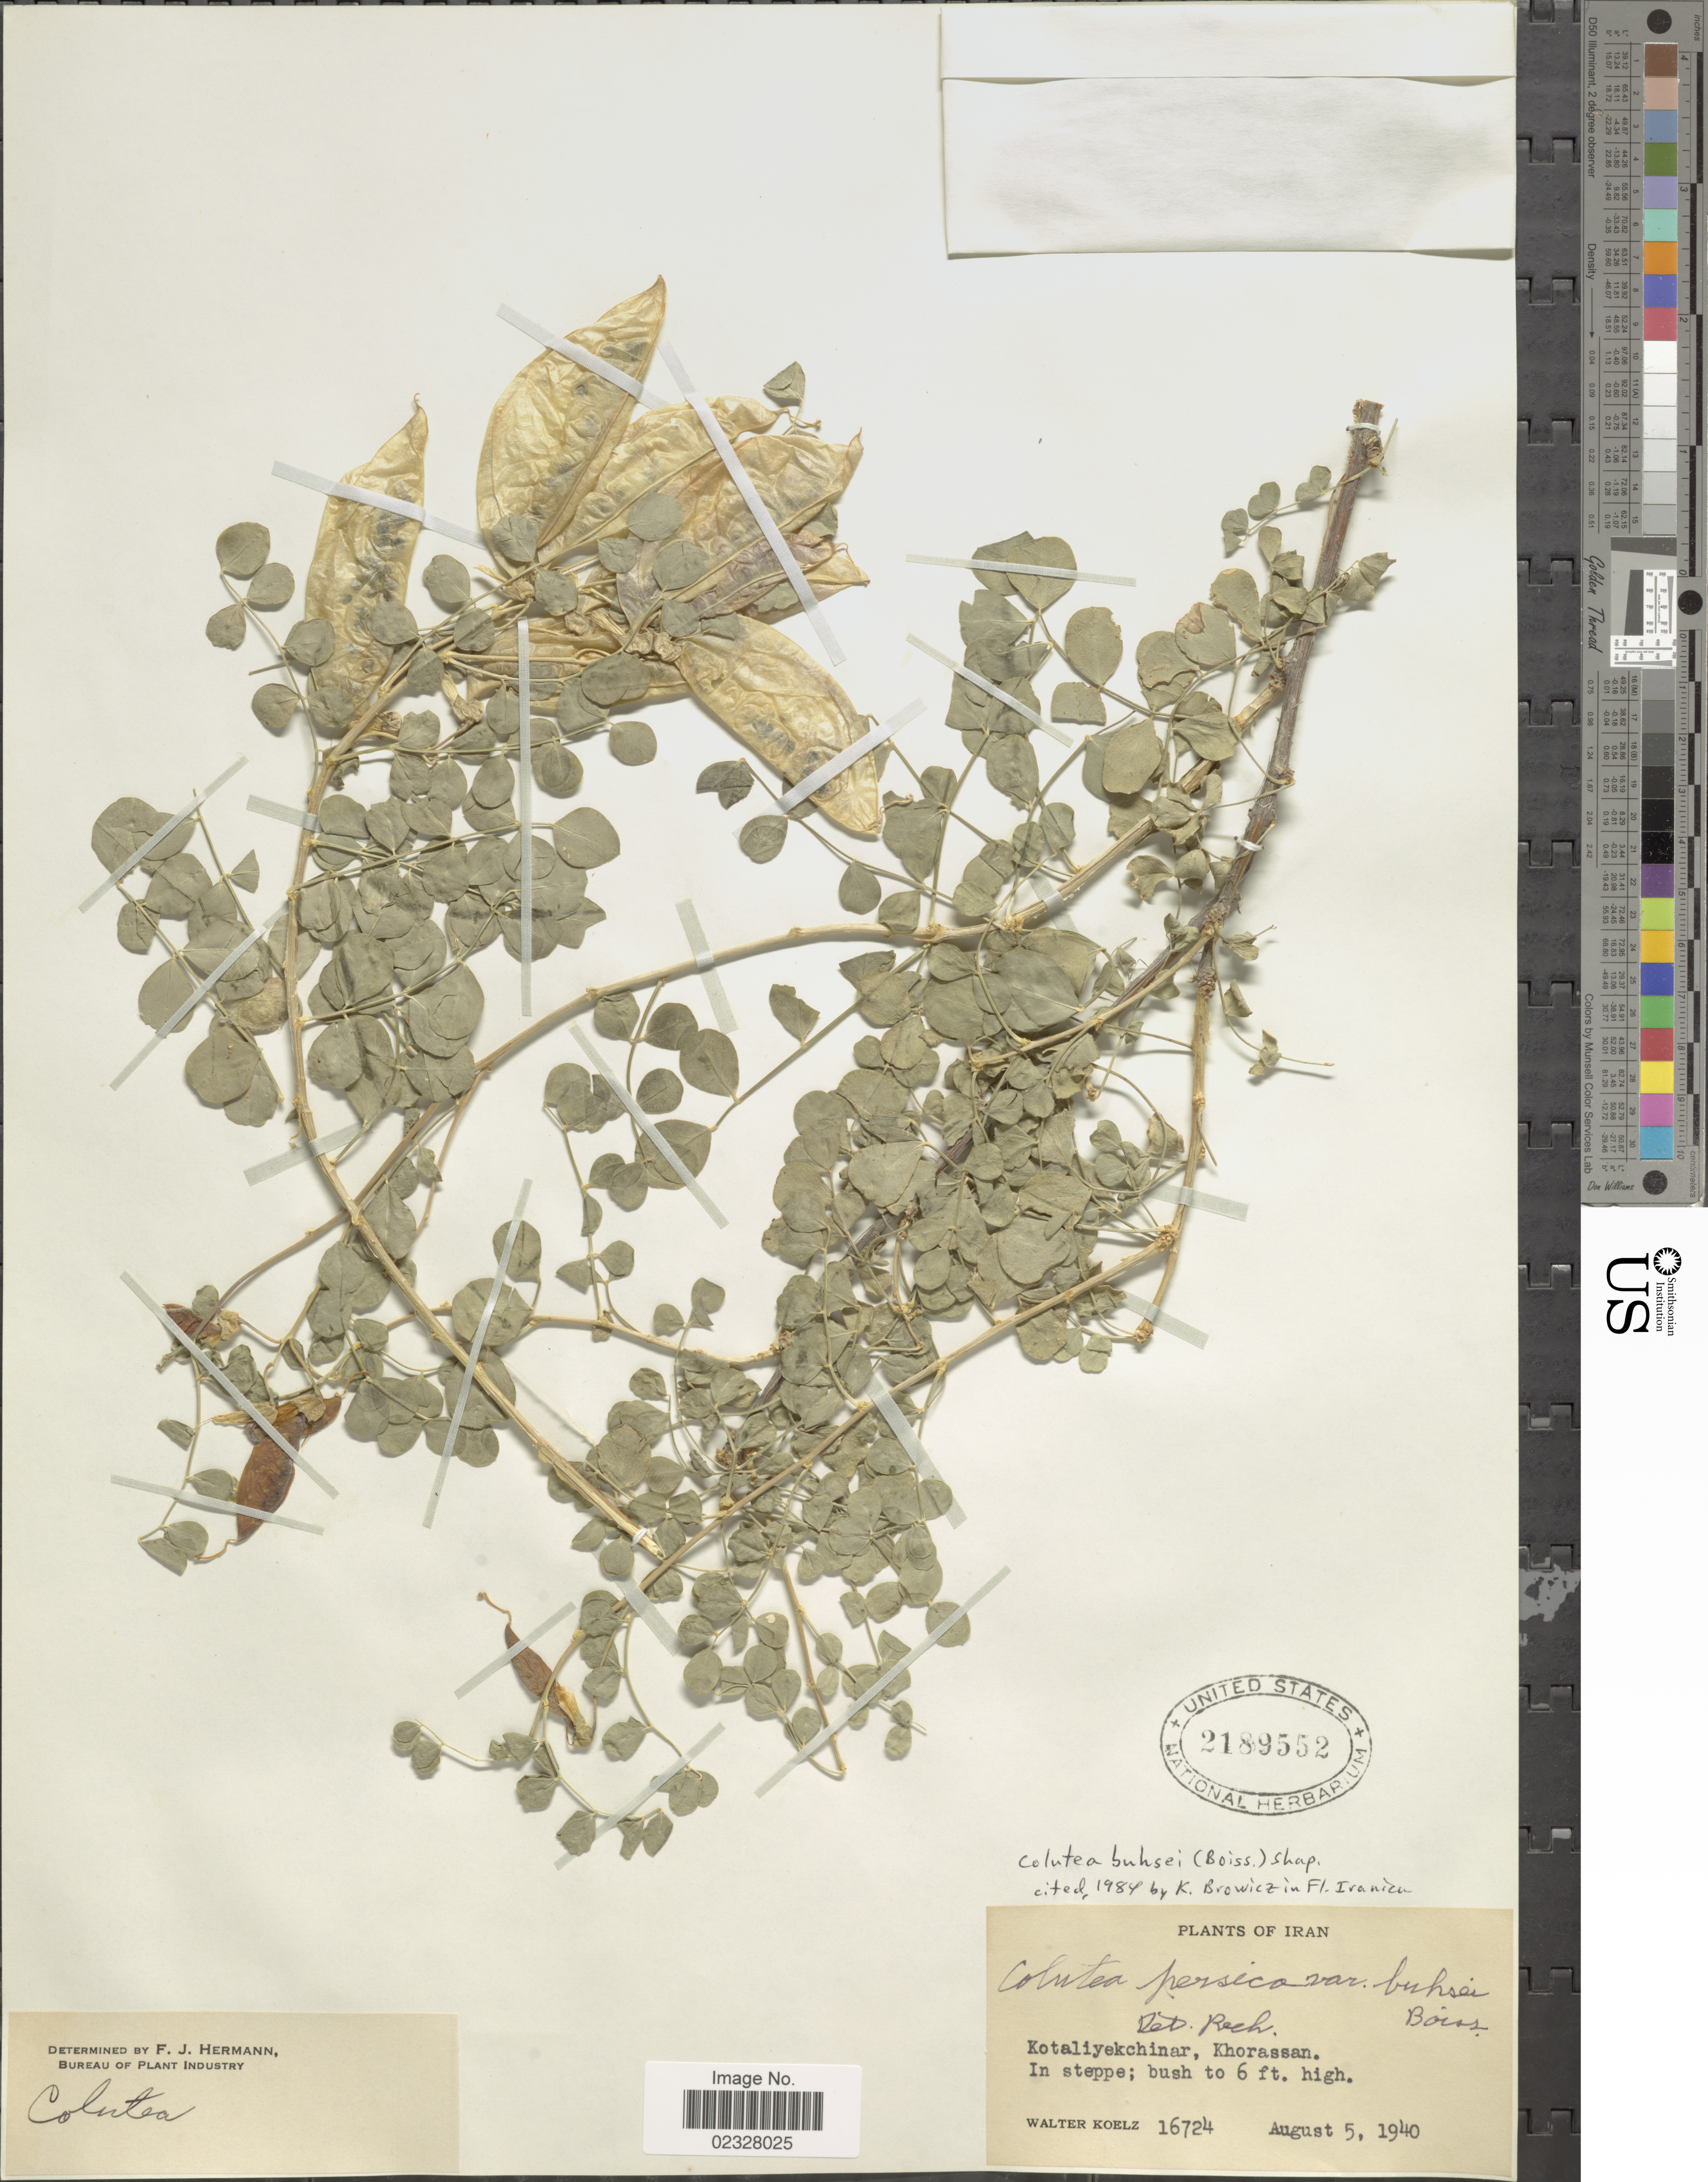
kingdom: Plantae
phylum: Tracheophyta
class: Magnoliopsida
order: Fabales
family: Fabaceae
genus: Colutea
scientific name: Colutea buhsei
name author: (Boiss.) Shap.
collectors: W. N. Koelz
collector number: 16724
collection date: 1940-08-05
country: Iran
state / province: Khorasan [obsolete]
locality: Kotaliyekchinar, Khorassan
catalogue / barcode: US 2189552